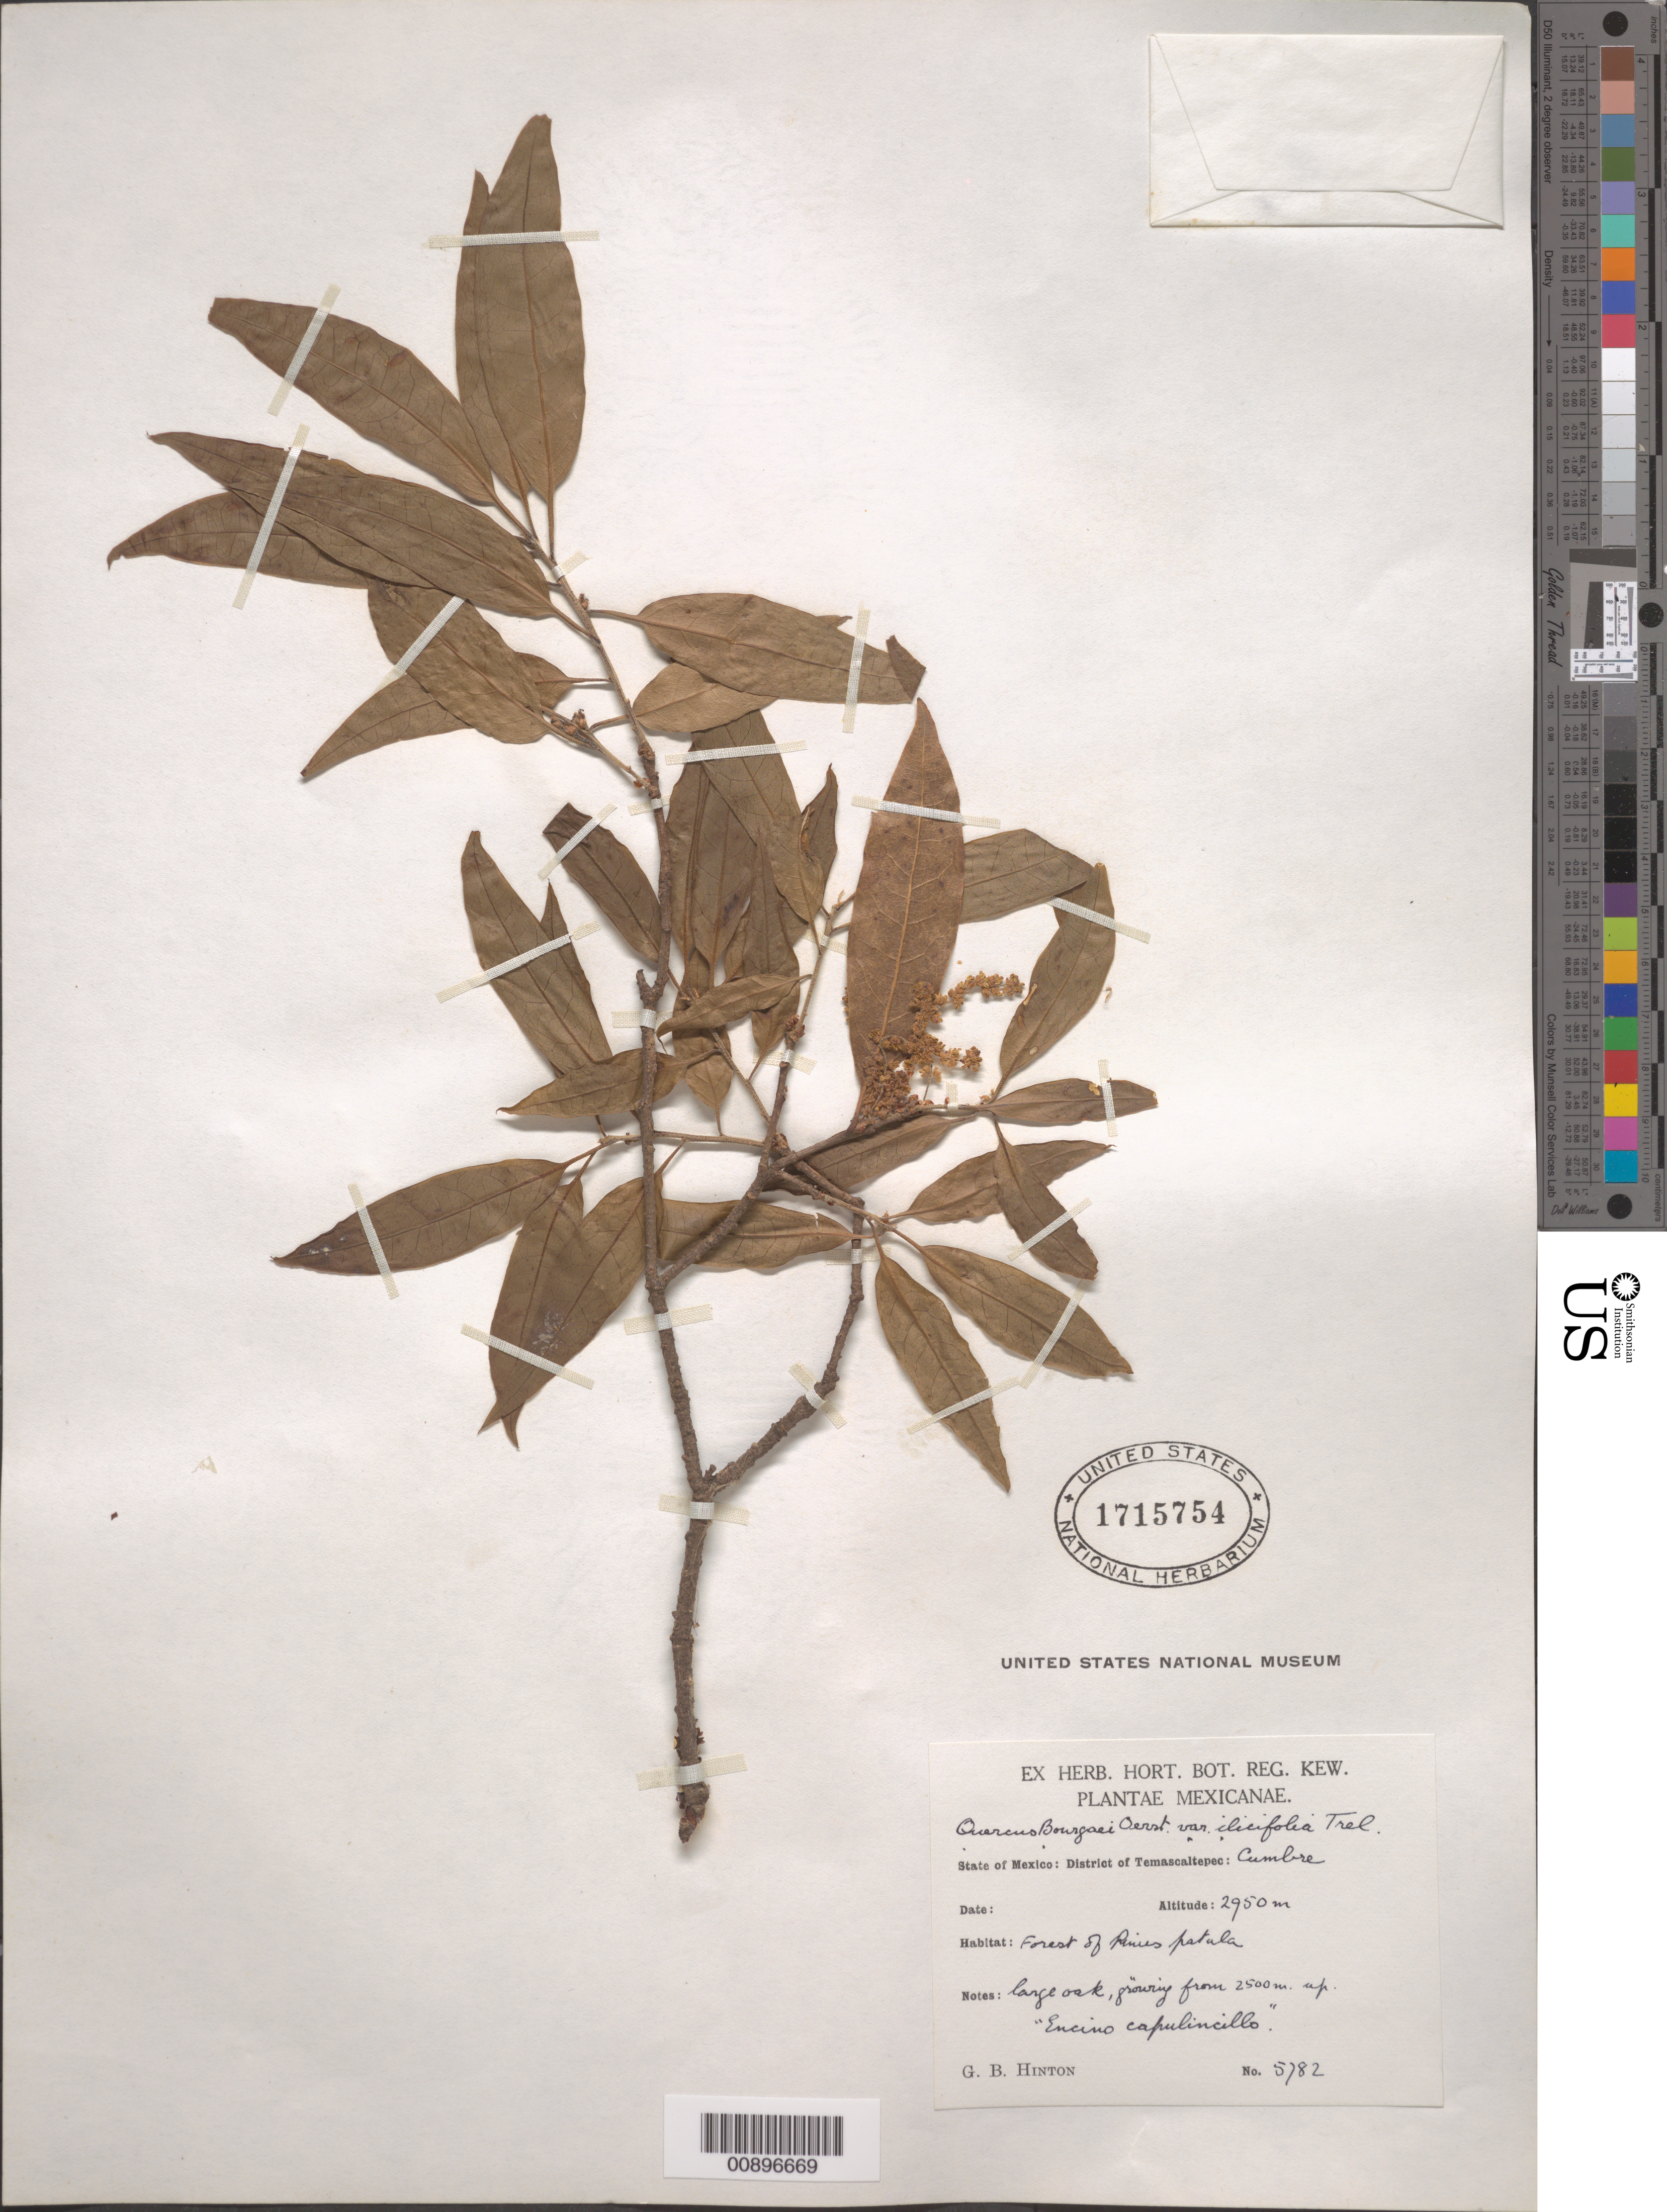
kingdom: Plantae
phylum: Tracheophyta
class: Magnoliopsida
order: Fagales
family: Fagaceae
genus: Quercus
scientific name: Quercus bourgaei var. ilicifolia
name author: Trel.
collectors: G. B. Hinton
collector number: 5782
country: Mexico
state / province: México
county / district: Temascaltepec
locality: State of México: District of Temascaltepec: Cumbre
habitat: Forest of Pines patula.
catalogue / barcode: US 1715754